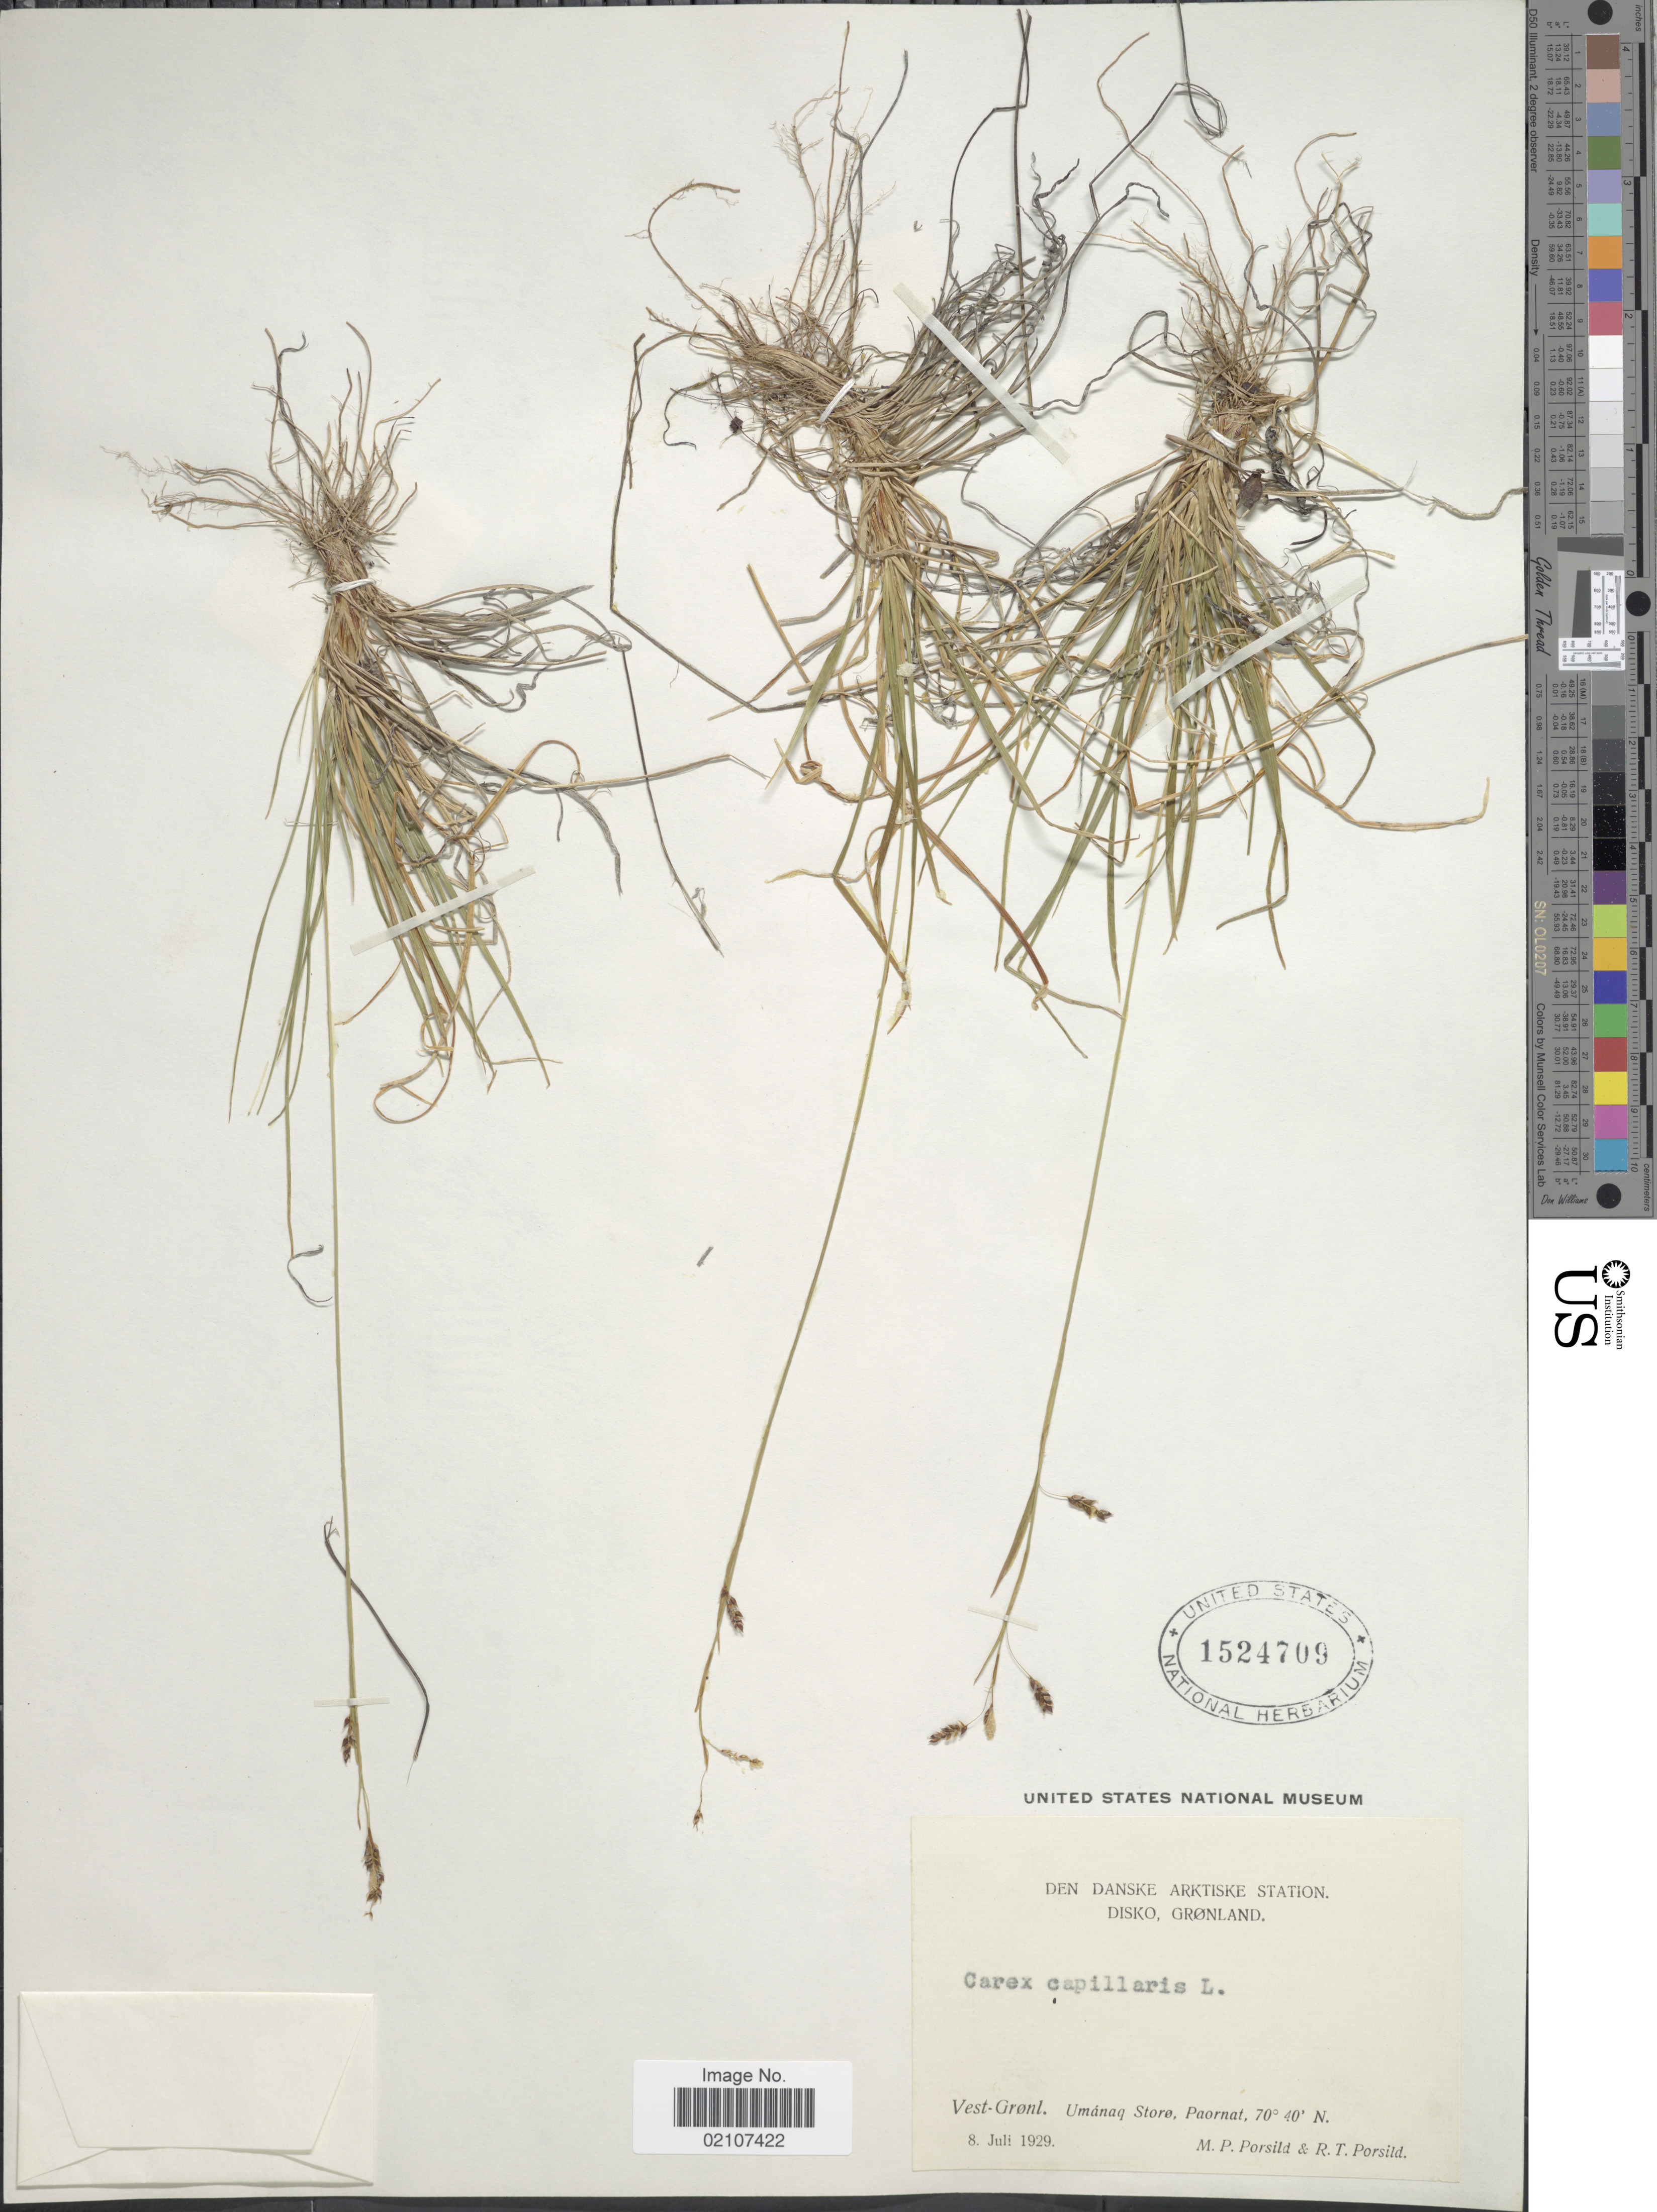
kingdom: Plantae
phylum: Tracheophyta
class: Liliopsida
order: Poales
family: Cyperaceae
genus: Carex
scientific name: Carex capillaris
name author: L.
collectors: M. P. Porsild & R. T. Porsild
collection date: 1929-07-08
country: Greenland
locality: Den Danske Arktiske Station, Disko, Vest-Grønl. Umánaq Storø, Paornat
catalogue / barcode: US 1524709